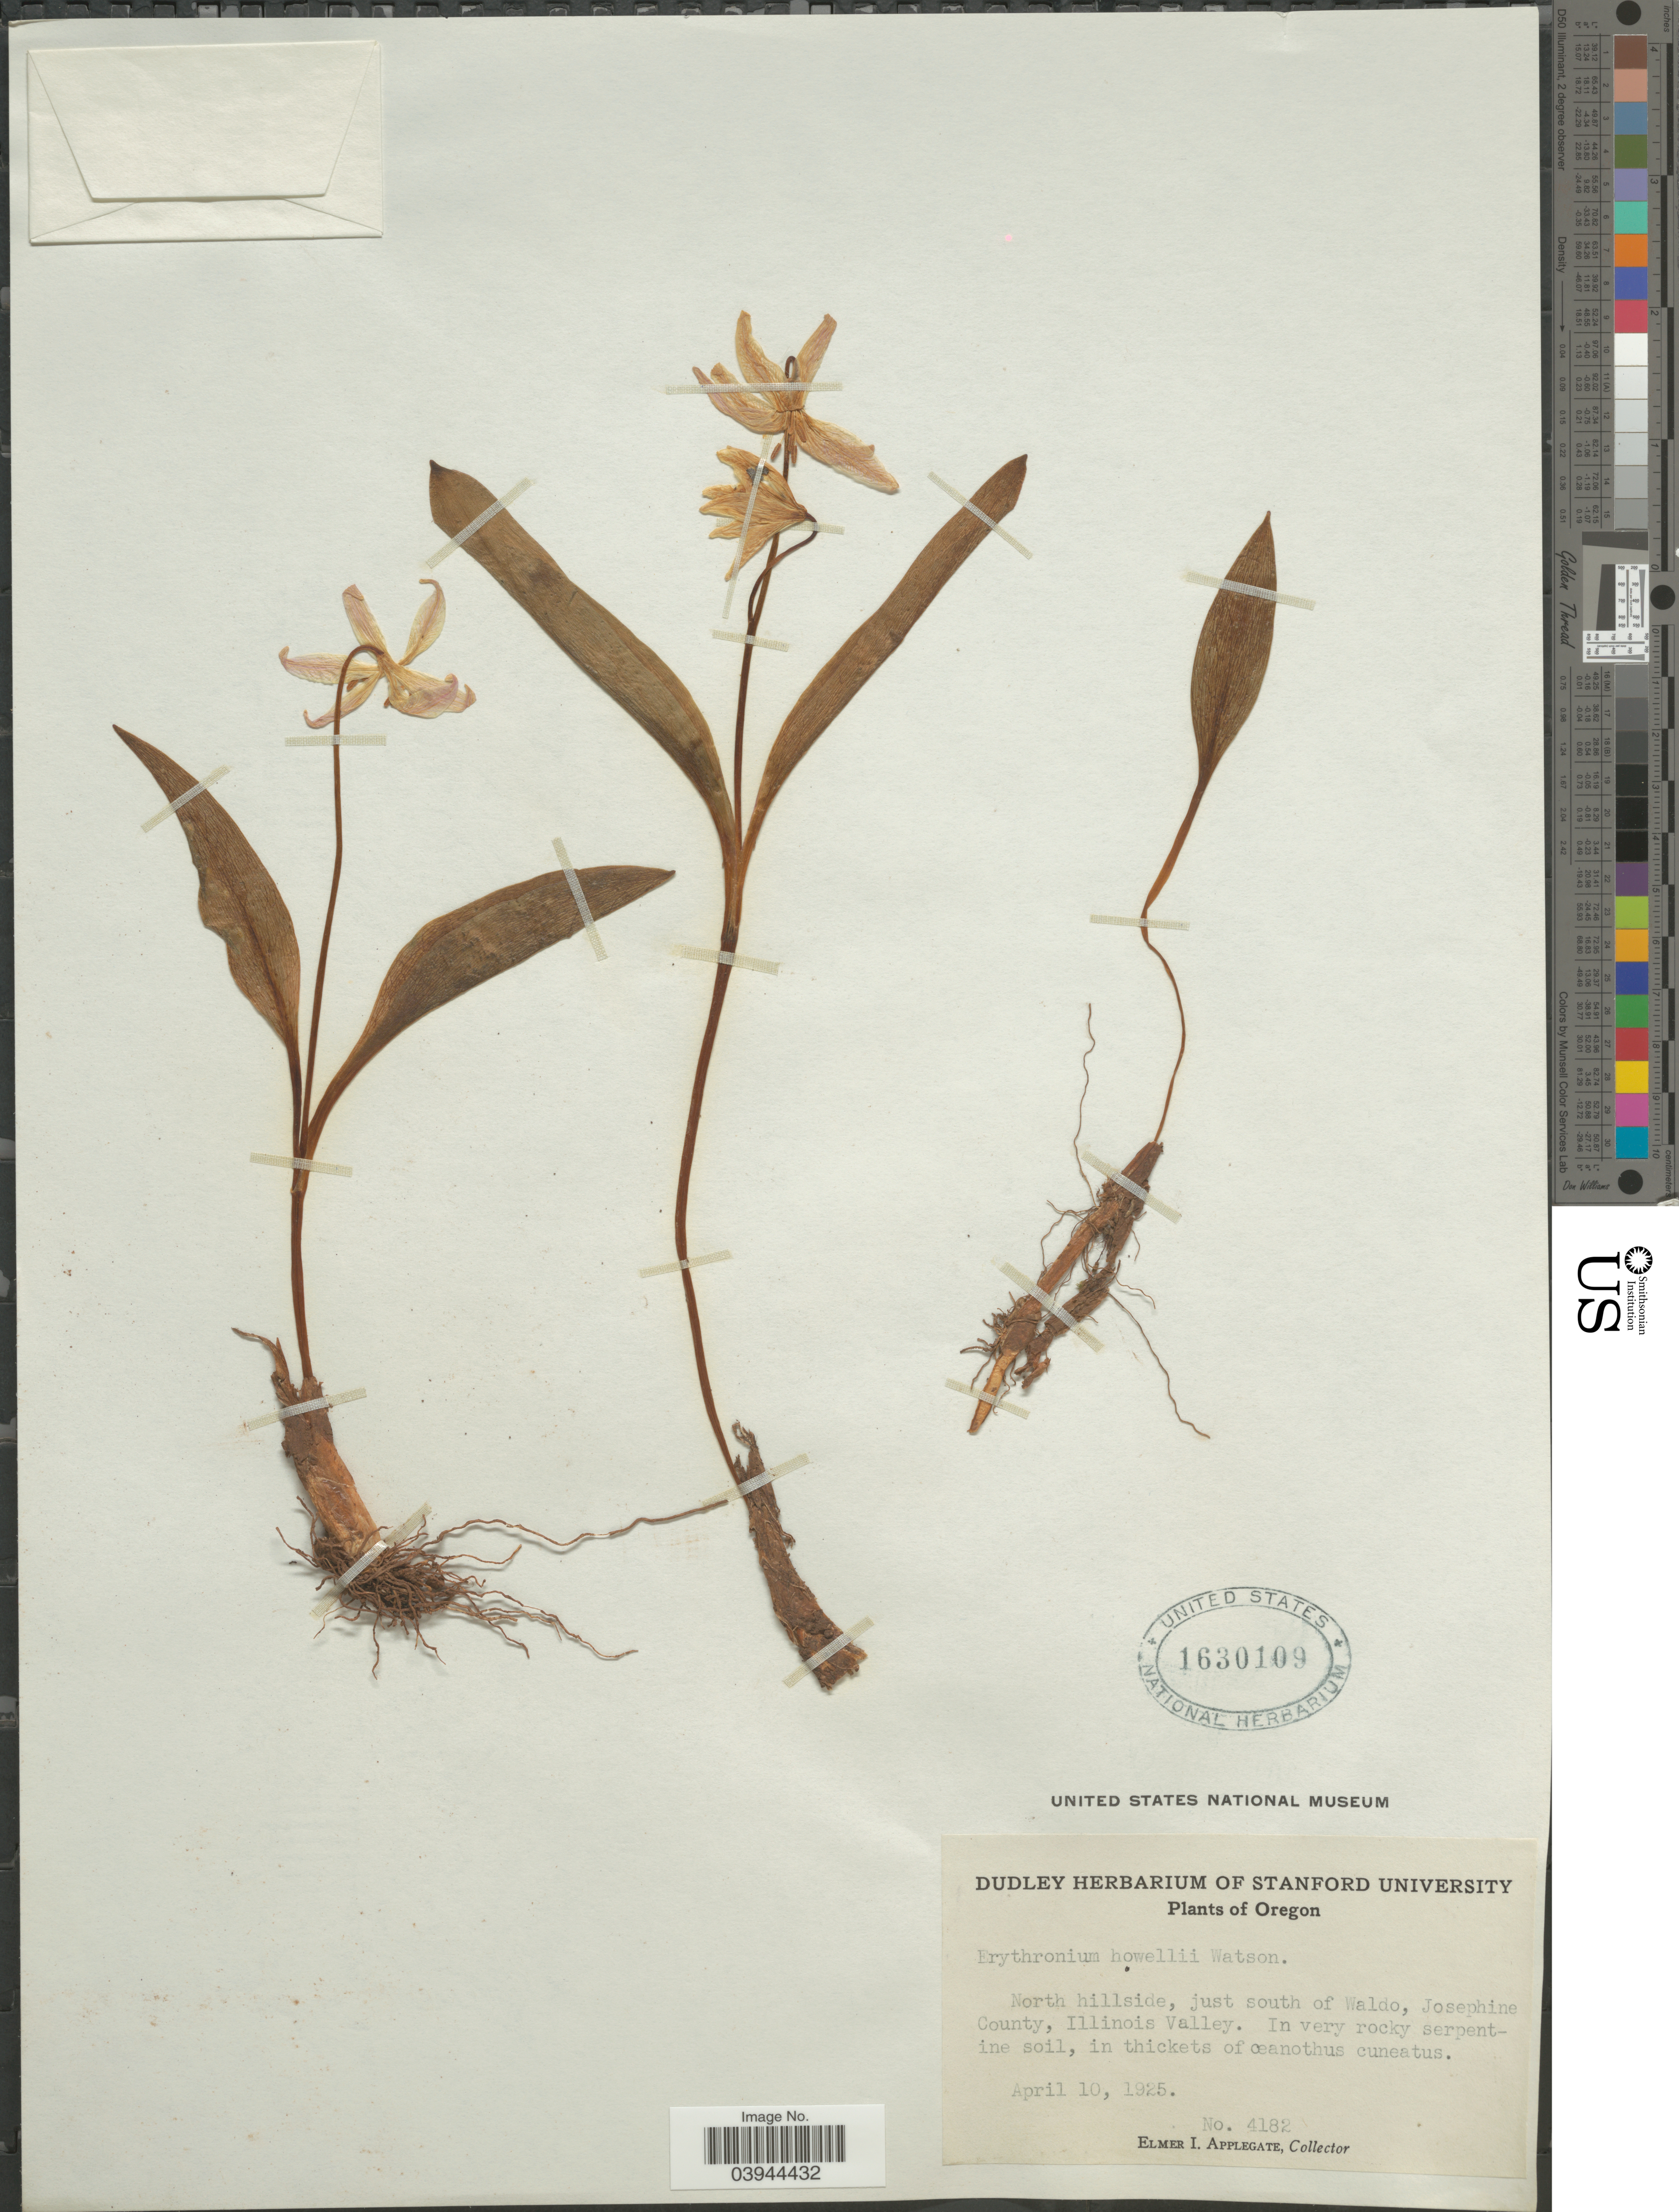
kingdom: Plantae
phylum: Tracheophyta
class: Liliopsida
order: Liliales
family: Liliaceae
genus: Erythronium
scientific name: Erythronium howellii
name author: S. Watson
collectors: E. I. Applegate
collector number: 4182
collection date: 1925-04-10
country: United States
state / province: Oregon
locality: North hillside, just south of Waldo, Josephine County, Illinois Valley.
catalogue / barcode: US 1630109